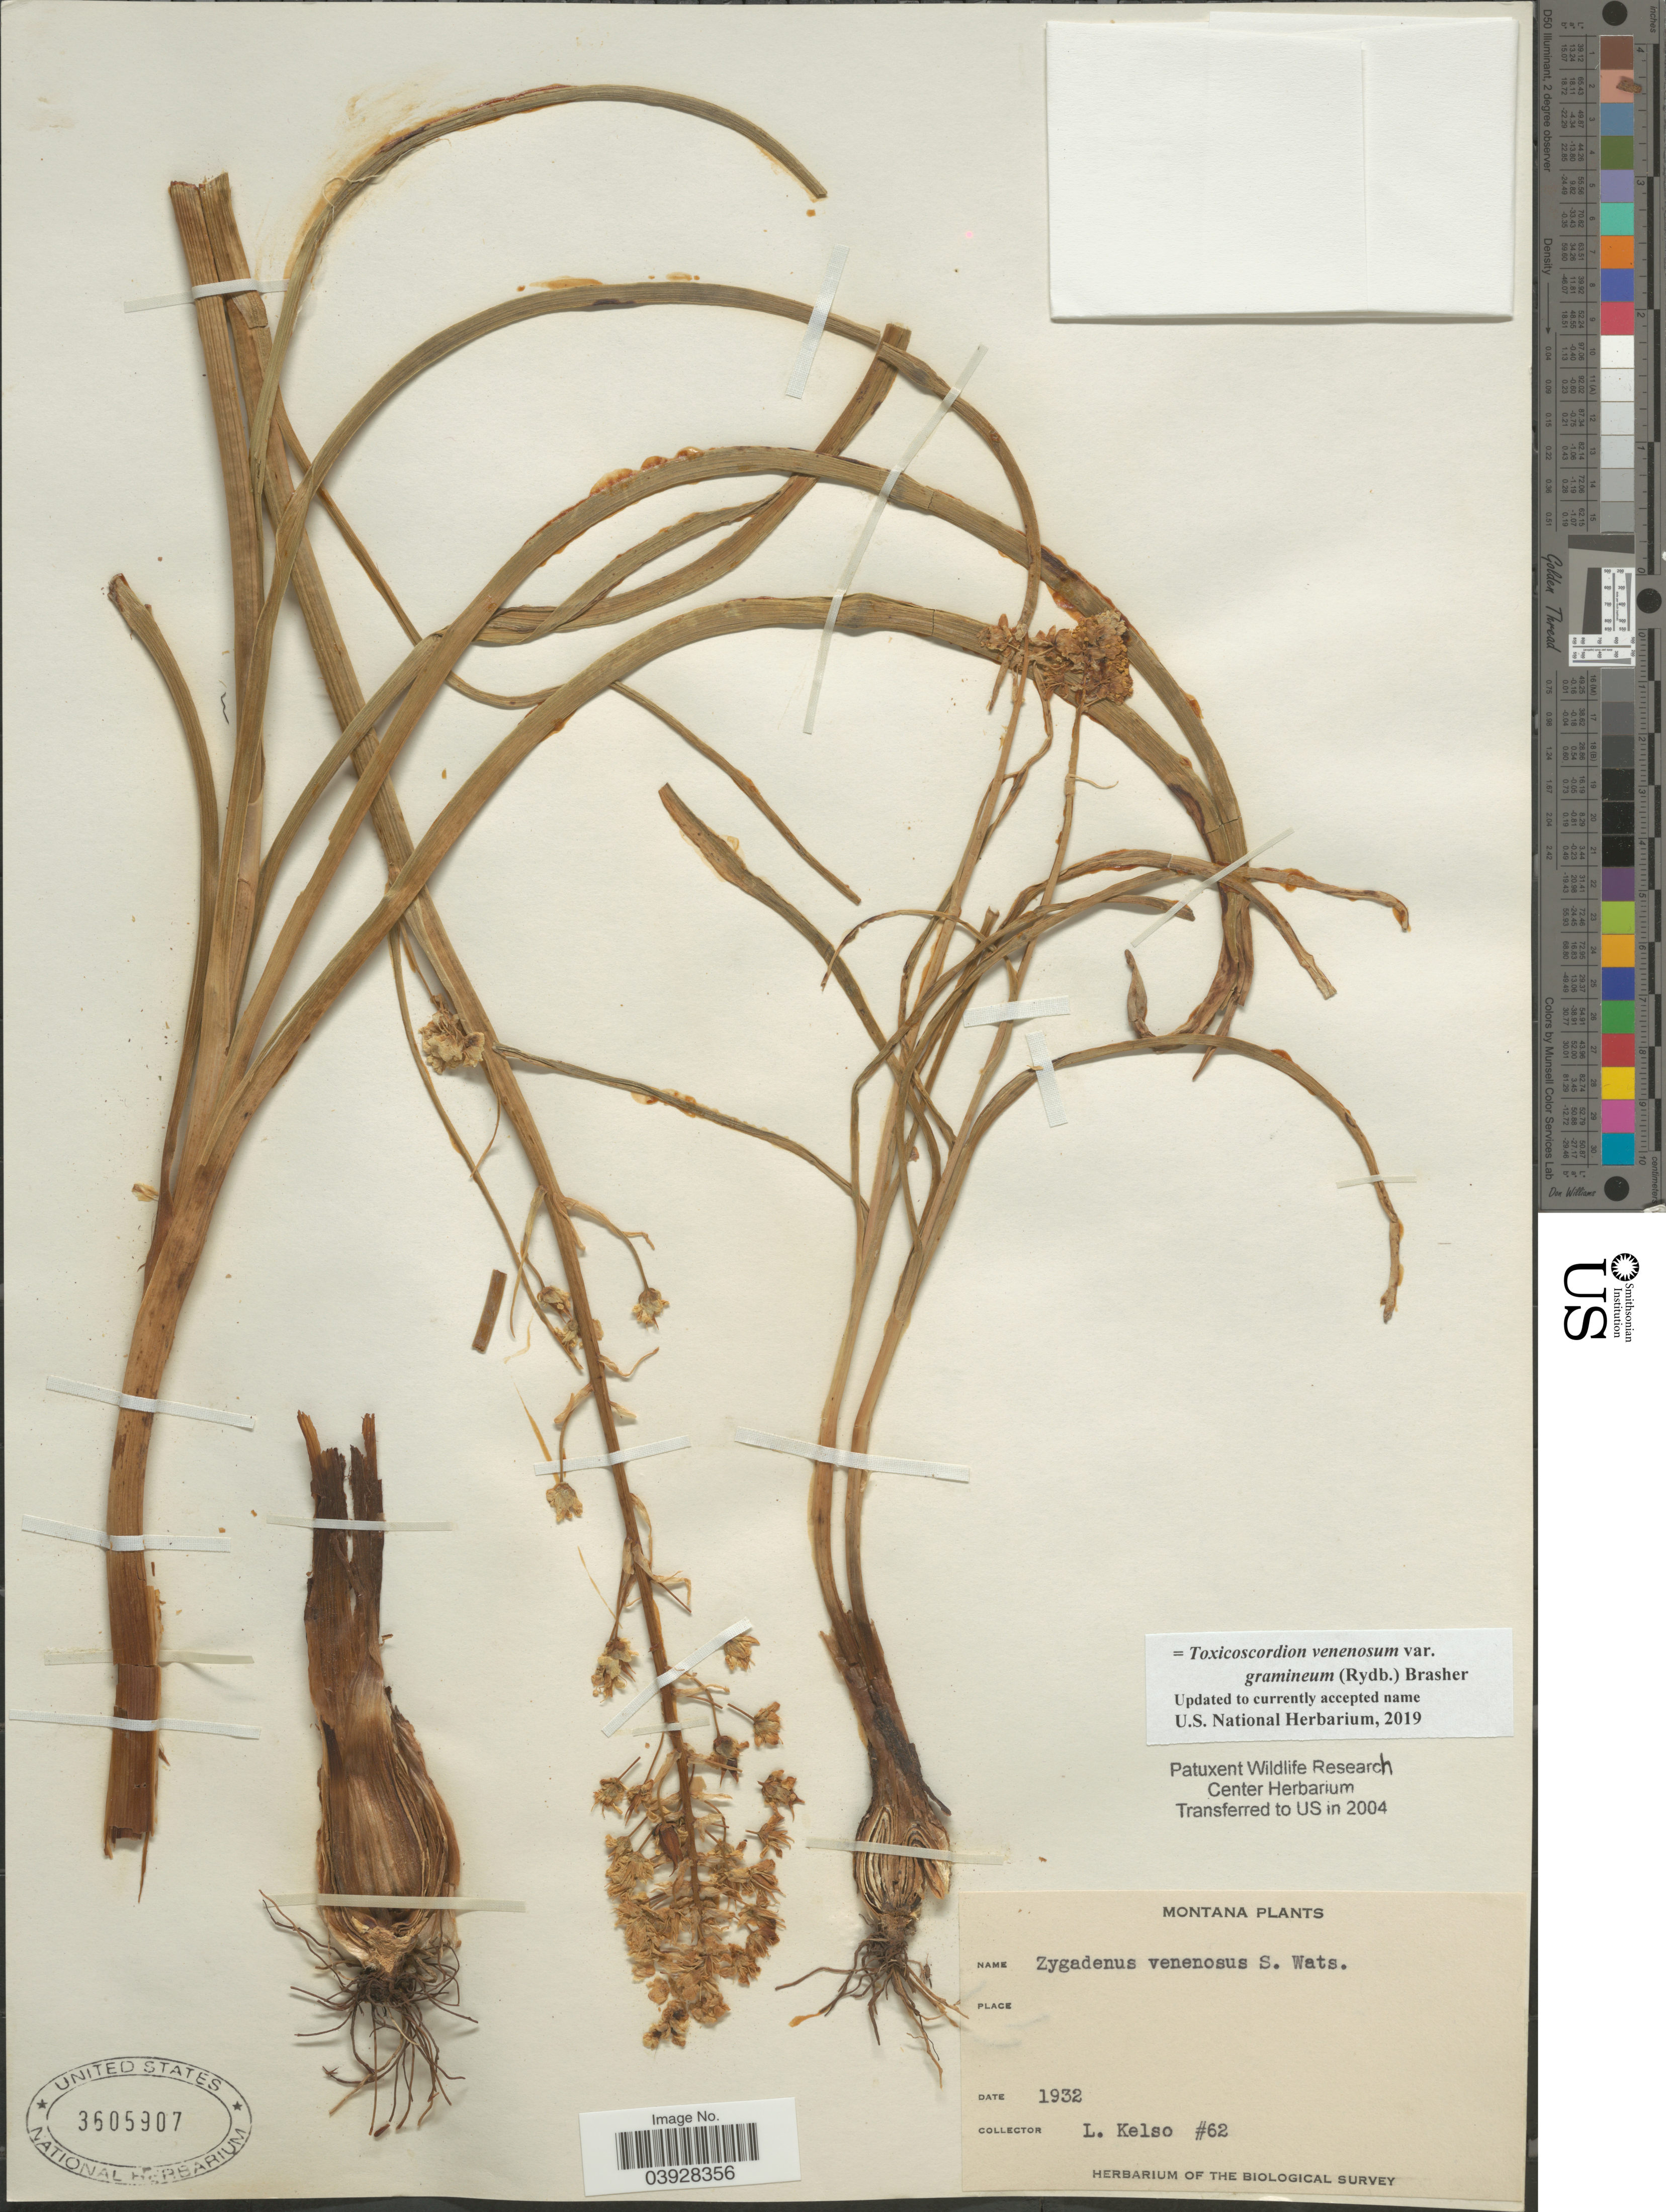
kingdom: Plantae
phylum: Tracheophyta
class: Liliopsida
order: Liliales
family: Melanthiaceae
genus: Toxicoscordion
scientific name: Toxicoscordion venenosum var. gramineum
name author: (Rydb.) Brasher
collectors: L. Kelso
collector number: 62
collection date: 1932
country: United States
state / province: Montana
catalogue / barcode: US 3605907